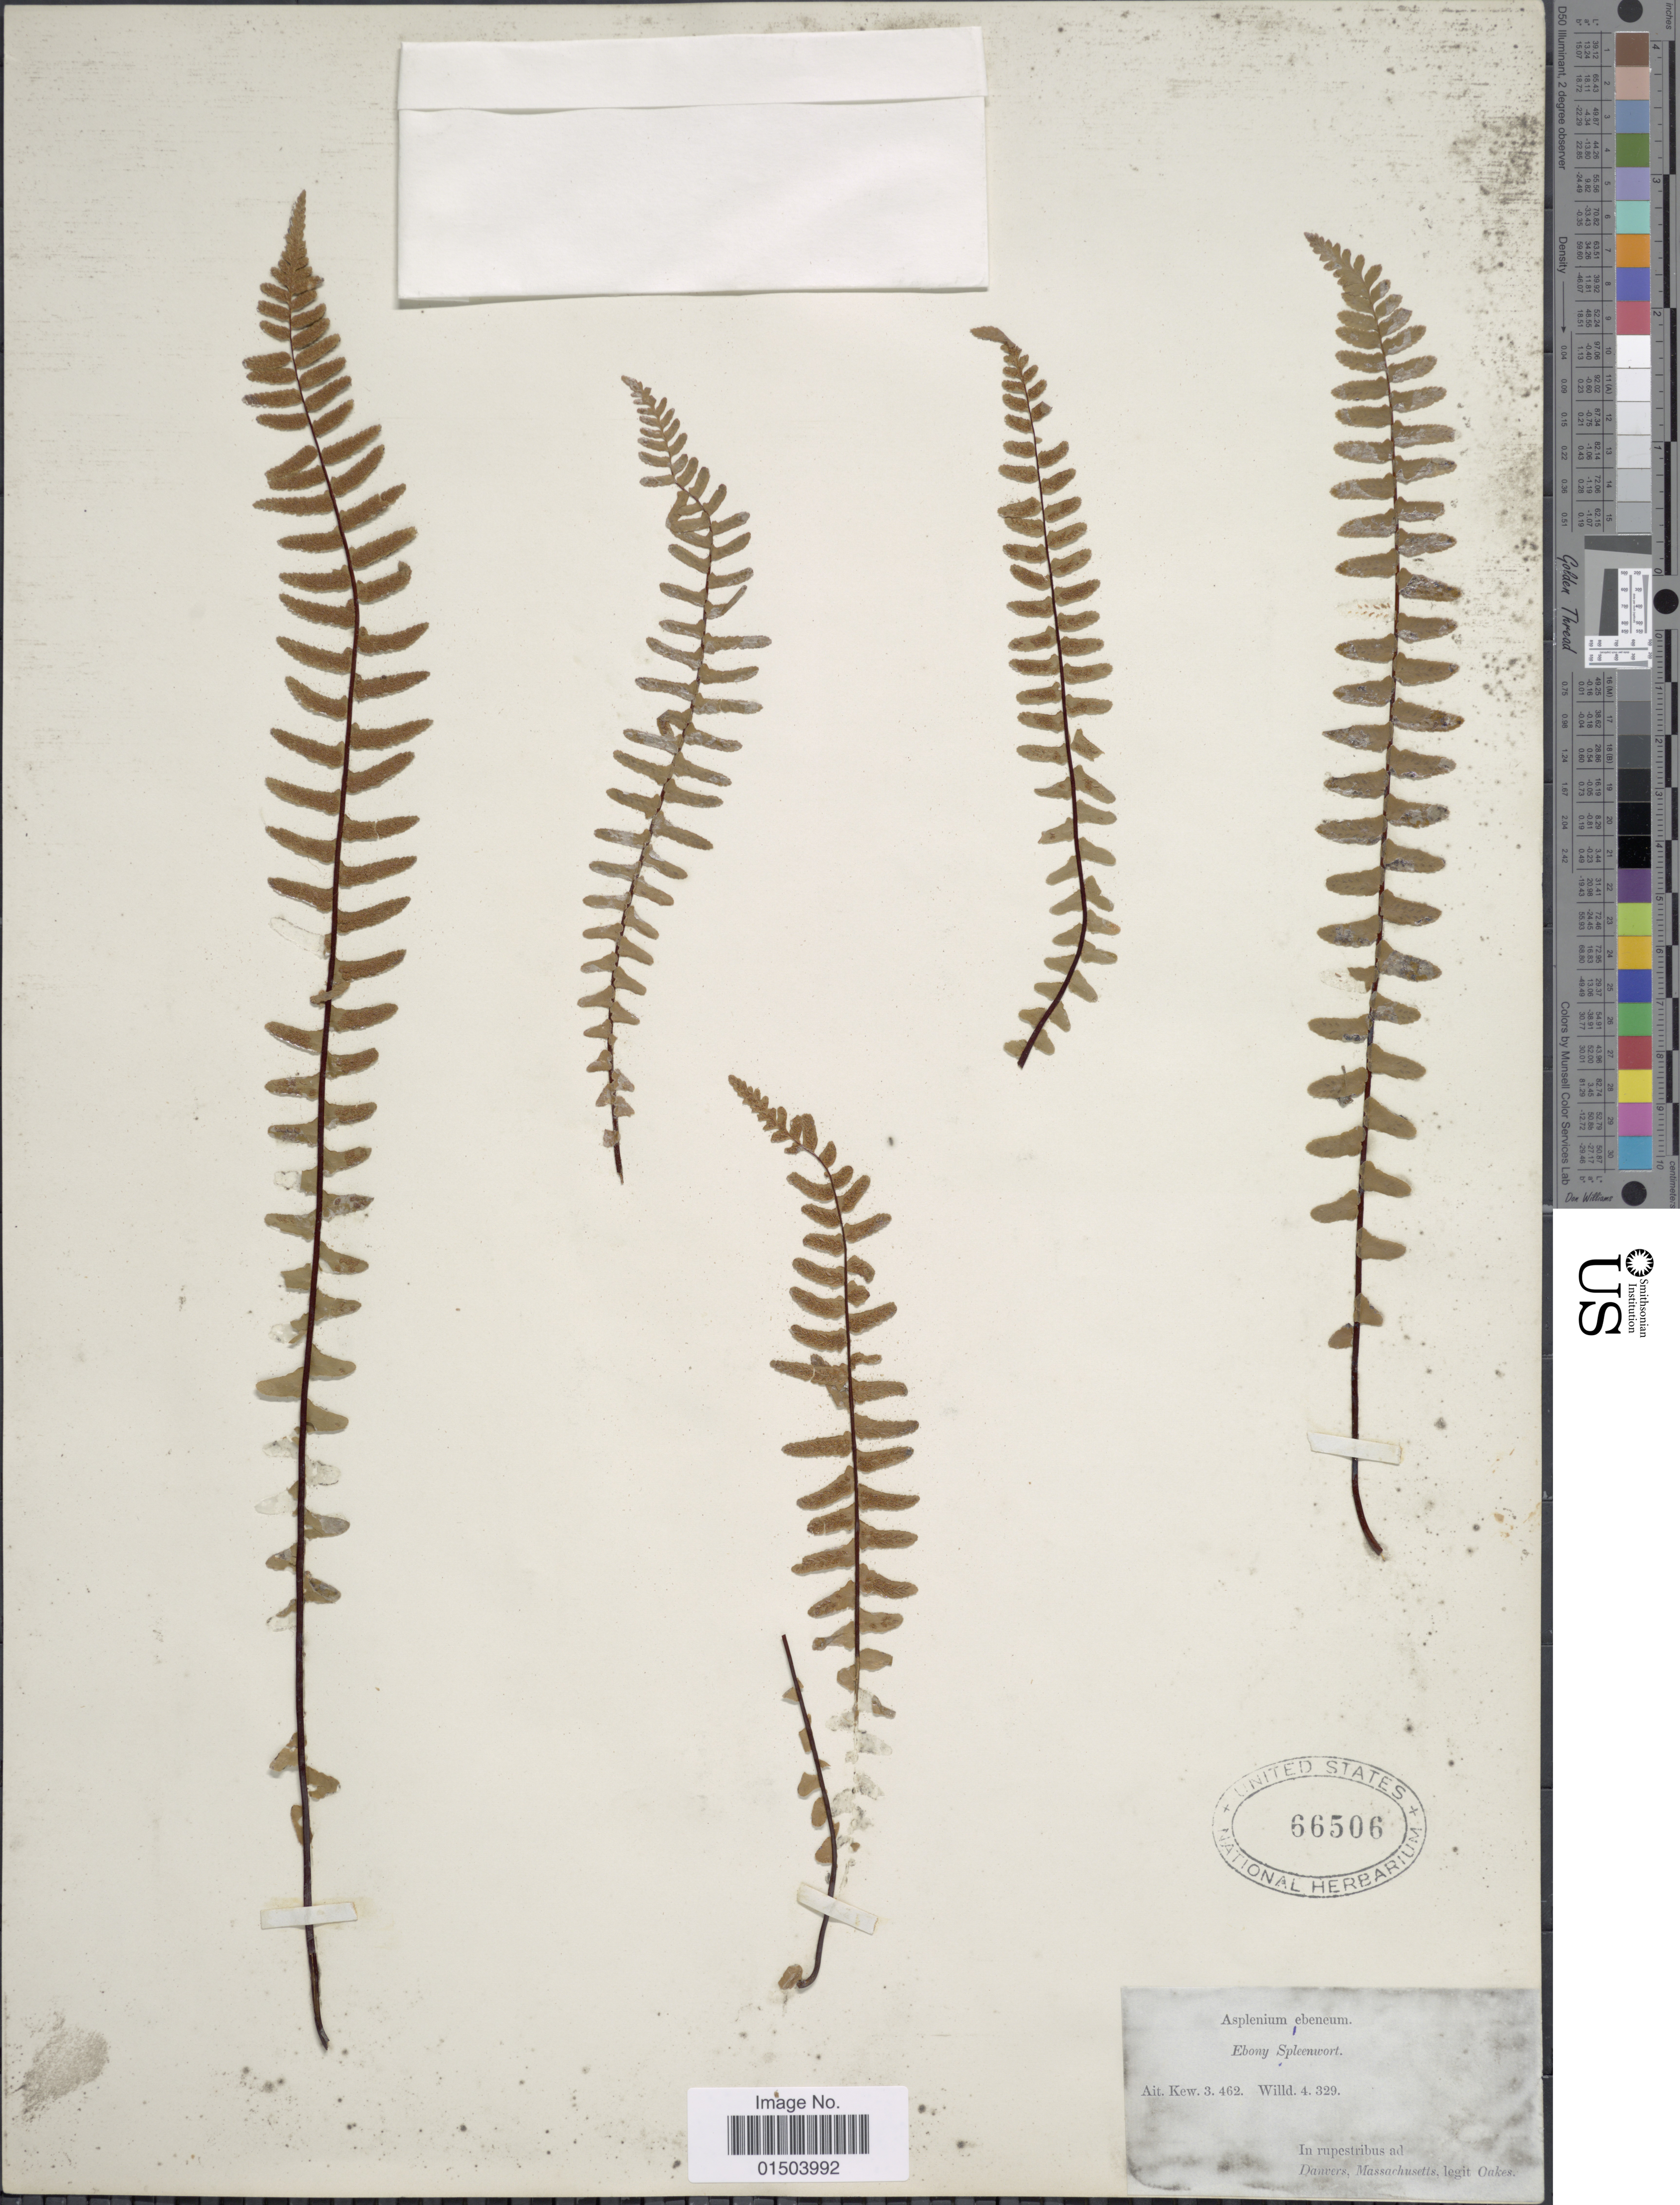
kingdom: Plantae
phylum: Tracheophyta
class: Polypodiopsida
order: Polypodiales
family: Aspleniaceae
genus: Asplenium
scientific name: Asplenium platyneuron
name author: (L.) Britton, Stearns & Poggenb.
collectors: -. Oakes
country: United States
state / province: Massachusetts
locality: In rupestribus ad Danvers.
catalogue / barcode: US 66506